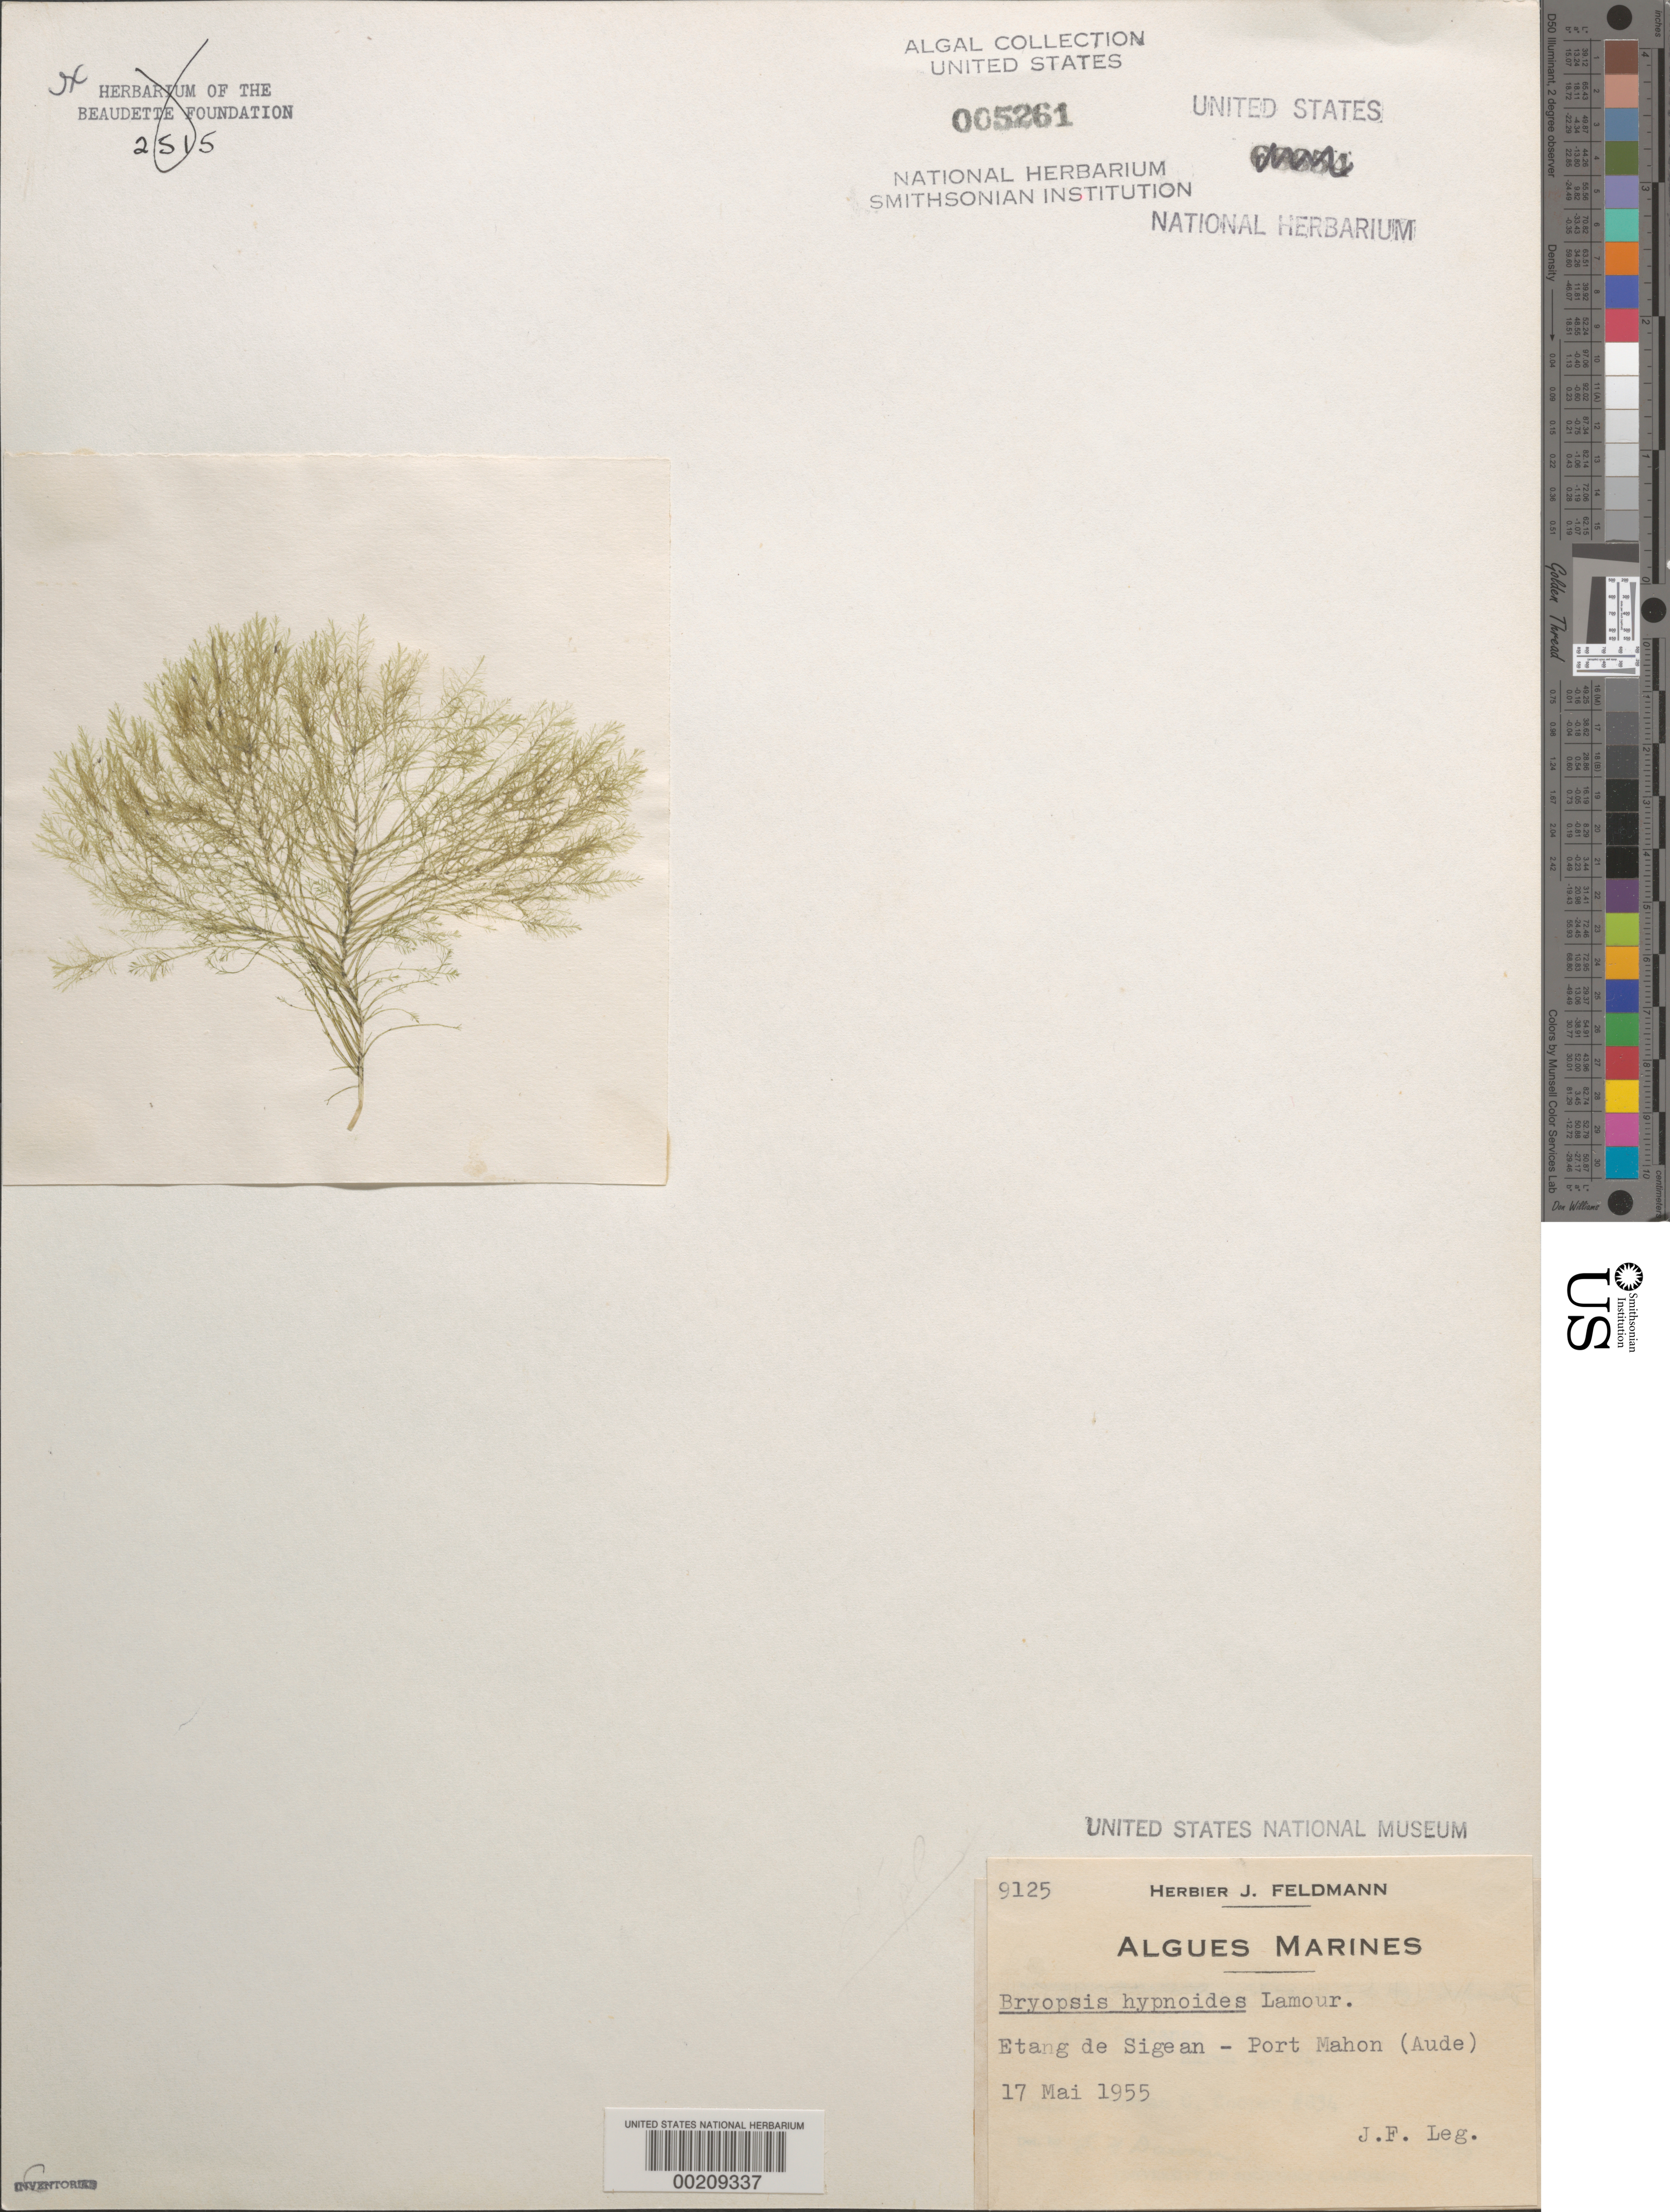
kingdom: Plantae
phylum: Chlorophyta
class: Ulvophyceae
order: Bryopsidales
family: Bryopsidaceae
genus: Bryopsis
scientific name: Bryopsis hypnoides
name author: J.V.Lamouroux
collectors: J. Feldmann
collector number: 9125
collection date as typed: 17 May 1955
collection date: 1955-05-17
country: France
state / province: Grand Est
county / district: Aube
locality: Port Mahon, Aude, Sigean Lake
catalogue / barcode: US 5261